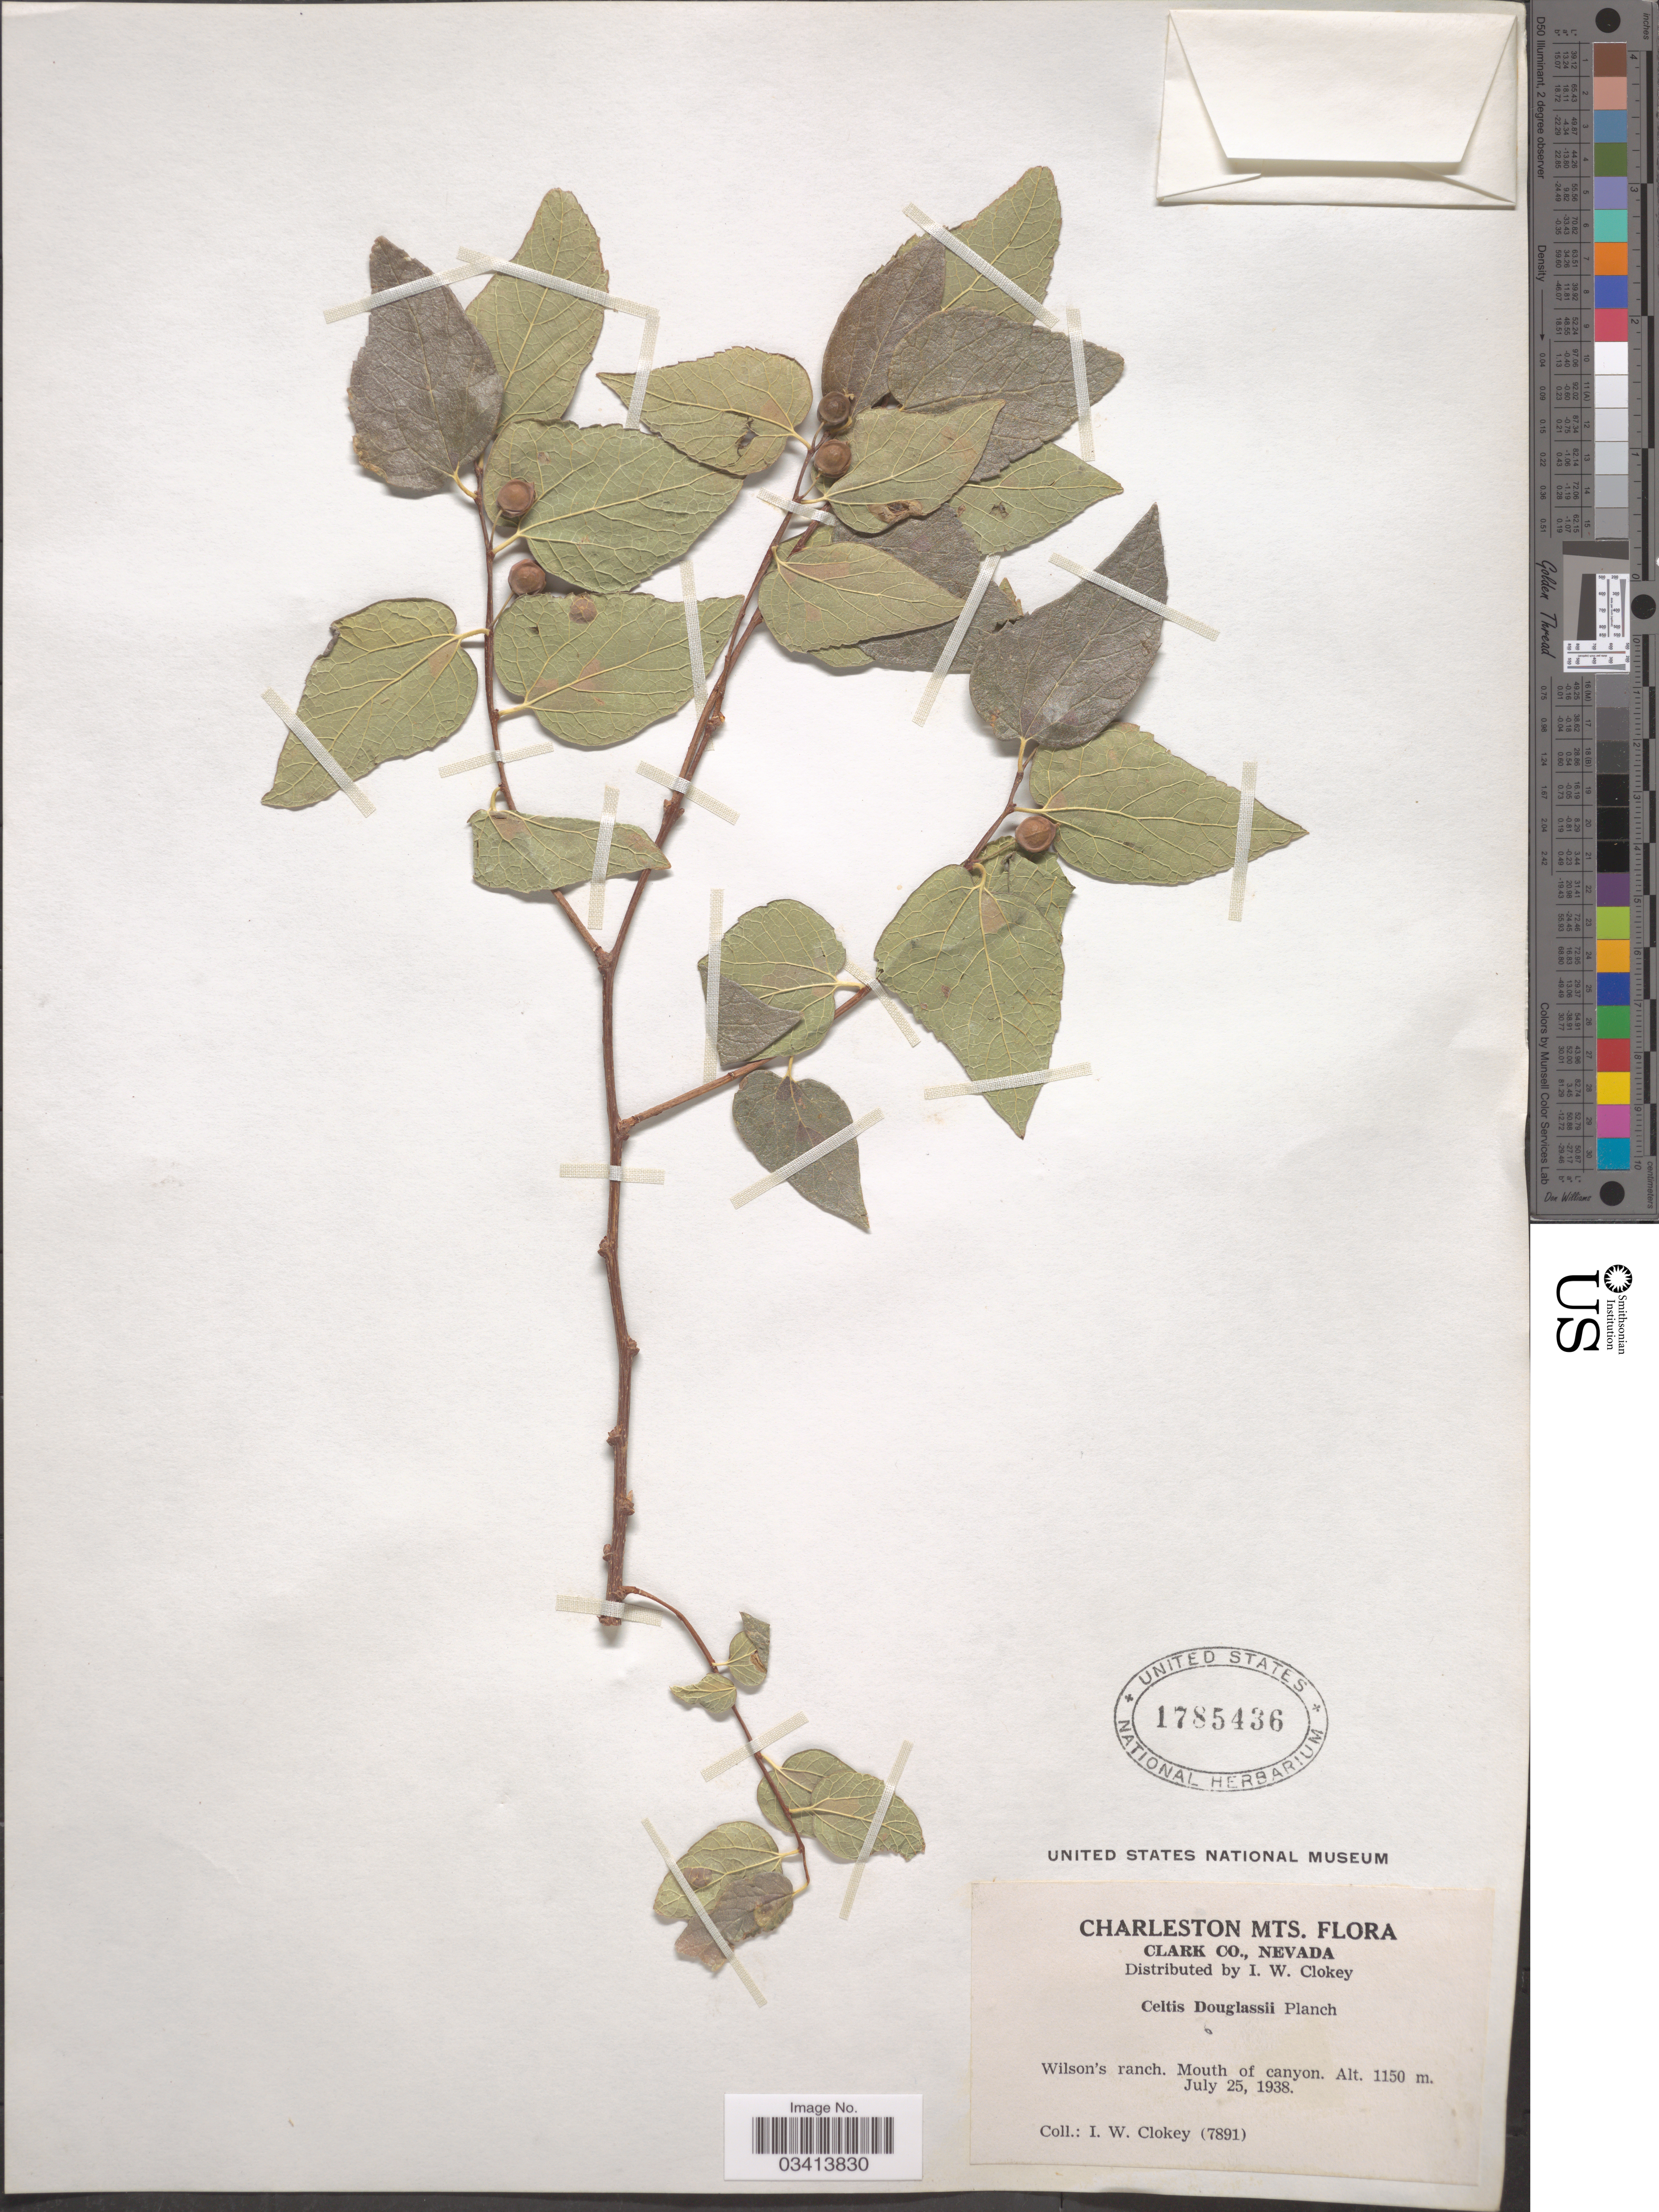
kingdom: Plantae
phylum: Tracheophyta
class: Magnoliopsida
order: Rosales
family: Cannabaceae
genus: Celtis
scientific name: Celtis laevigata var. reticulata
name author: (Torr.) L.D. Benson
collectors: I. W. Clokey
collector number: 7891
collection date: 1938-07-25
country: United States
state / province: Nevada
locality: Charleston Mts. Clark Co. Wilson's ranch. Mouth of canyon.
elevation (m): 1150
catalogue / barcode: US 1785436